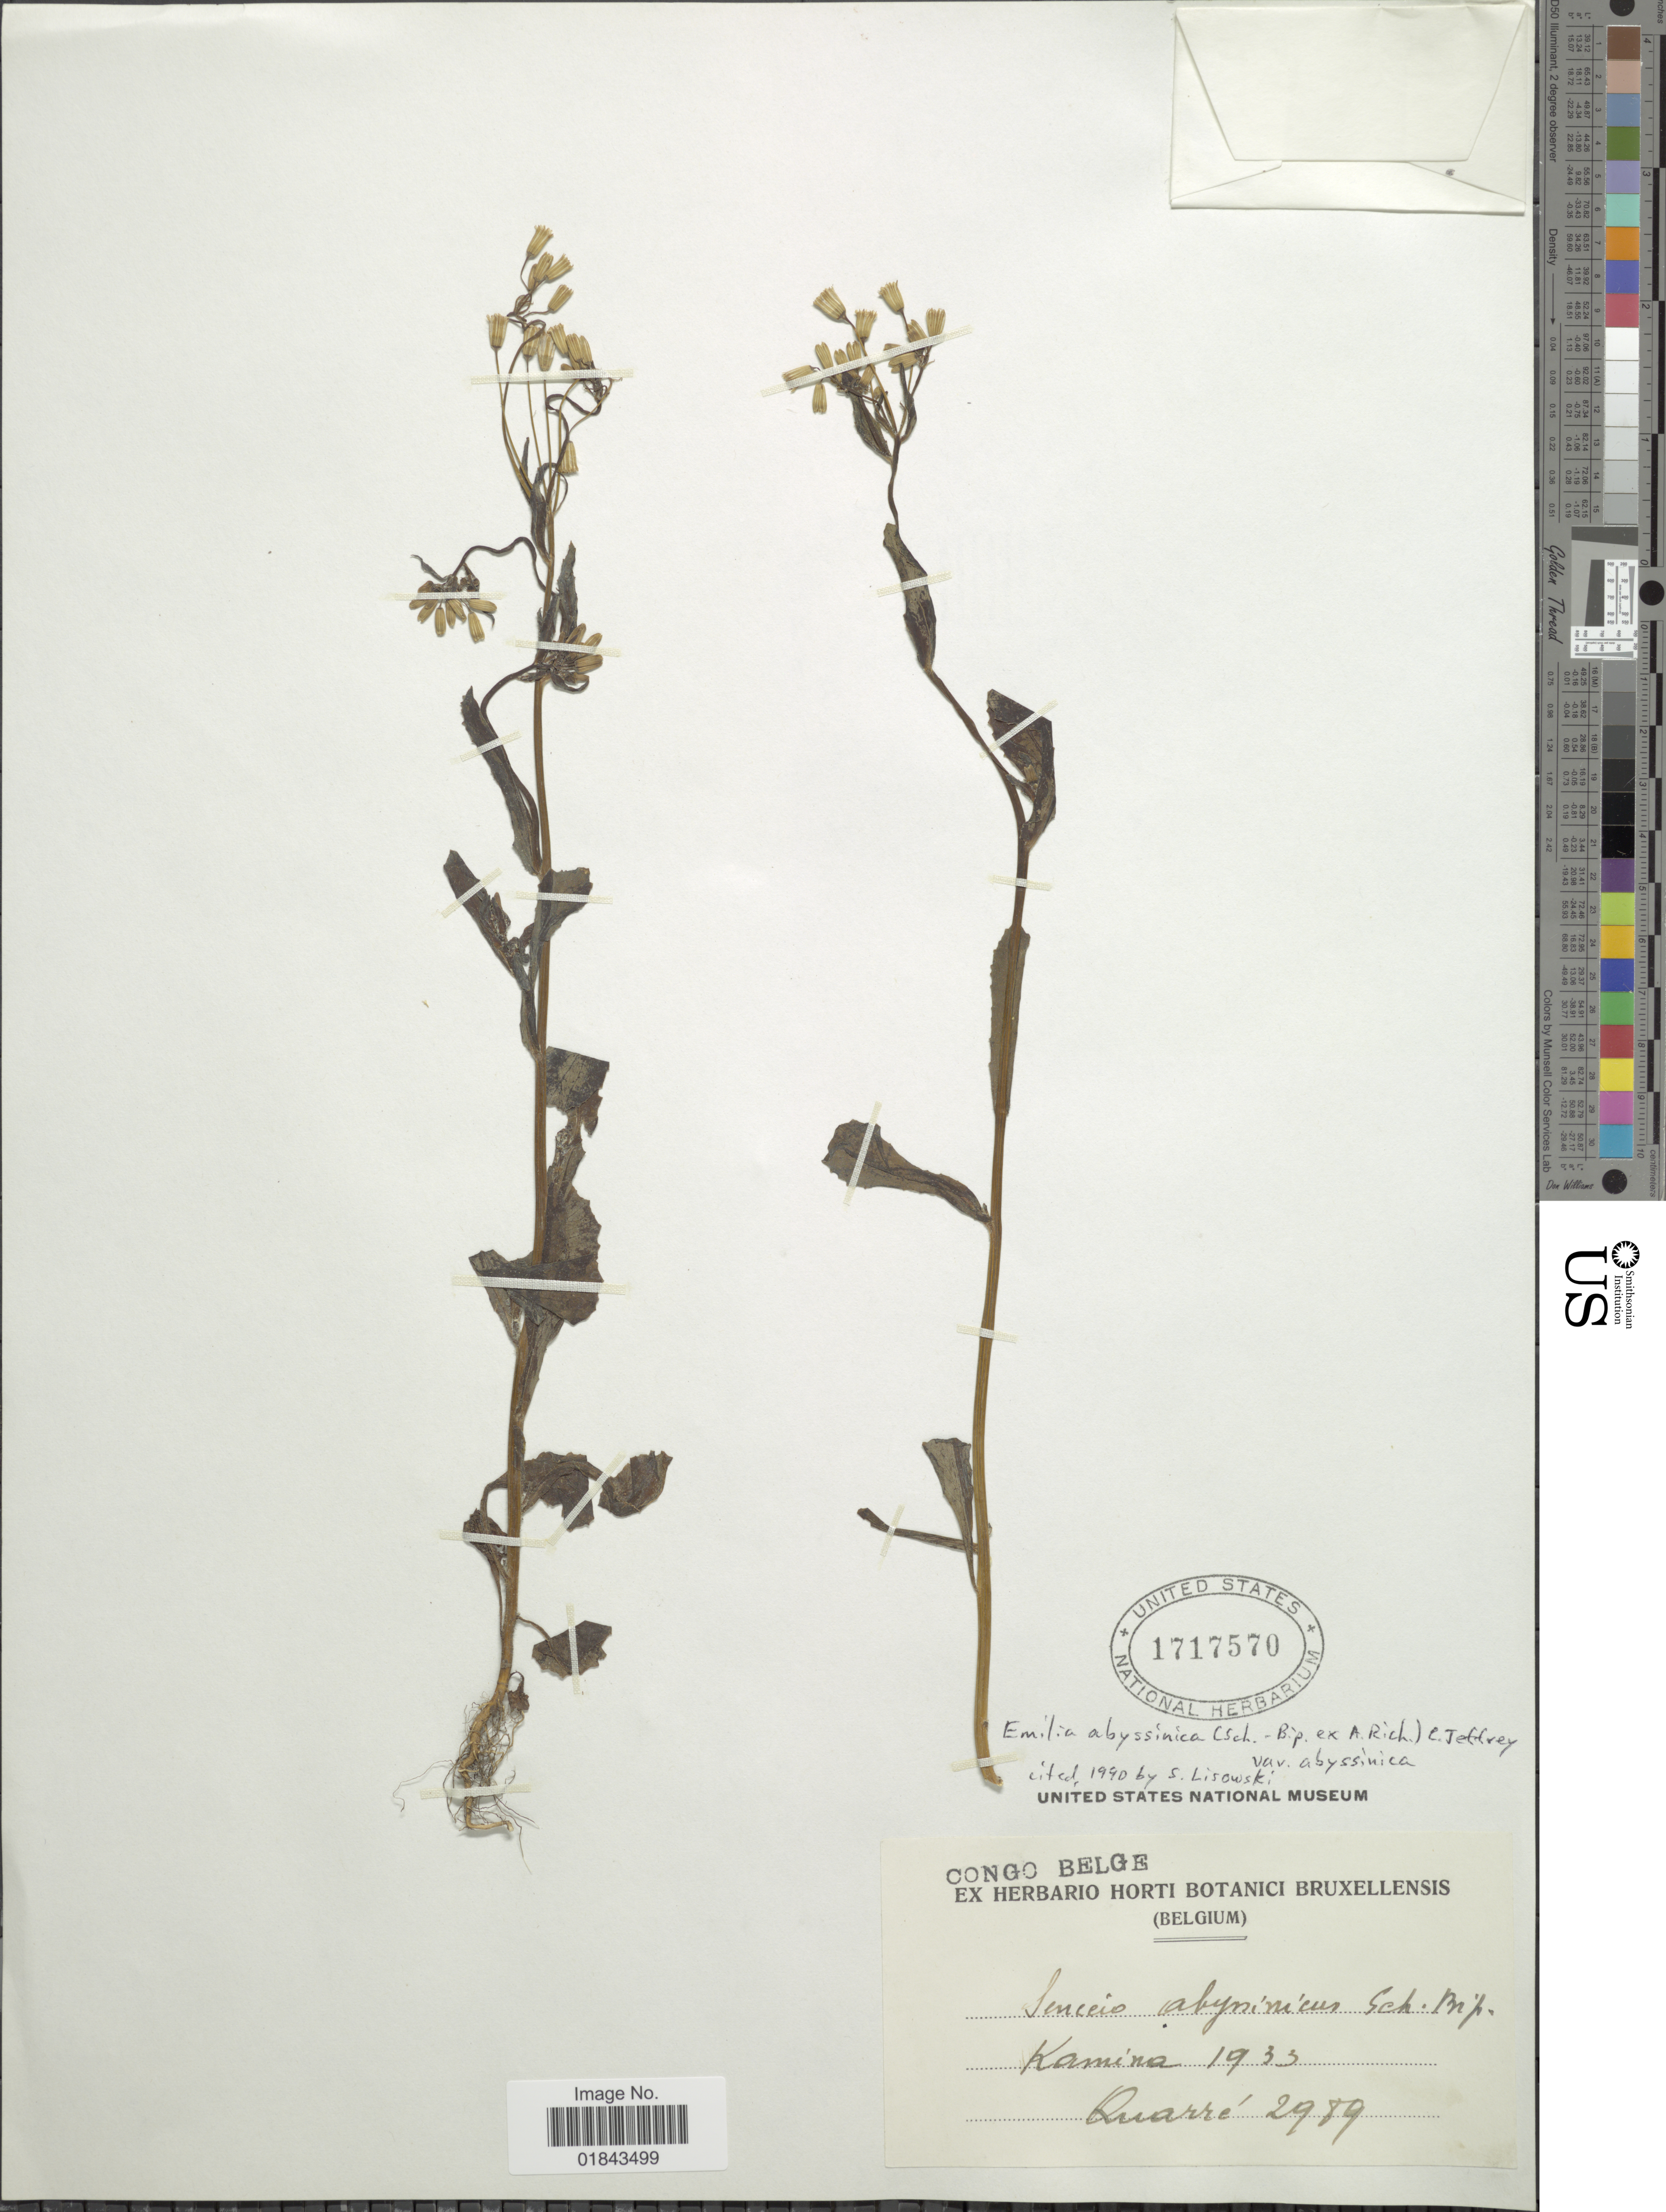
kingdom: Plantae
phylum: Tracheophyta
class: Magnoliopsida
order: Asterales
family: Asteraceae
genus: Emilia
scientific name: Emilia abyssinica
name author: (Sch. Bip. ex A. Rich.) C. Jeffrey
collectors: -. Quarre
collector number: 2989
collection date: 1933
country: Congo, Democratic Republic of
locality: Kamina.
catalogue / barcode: US 1717570